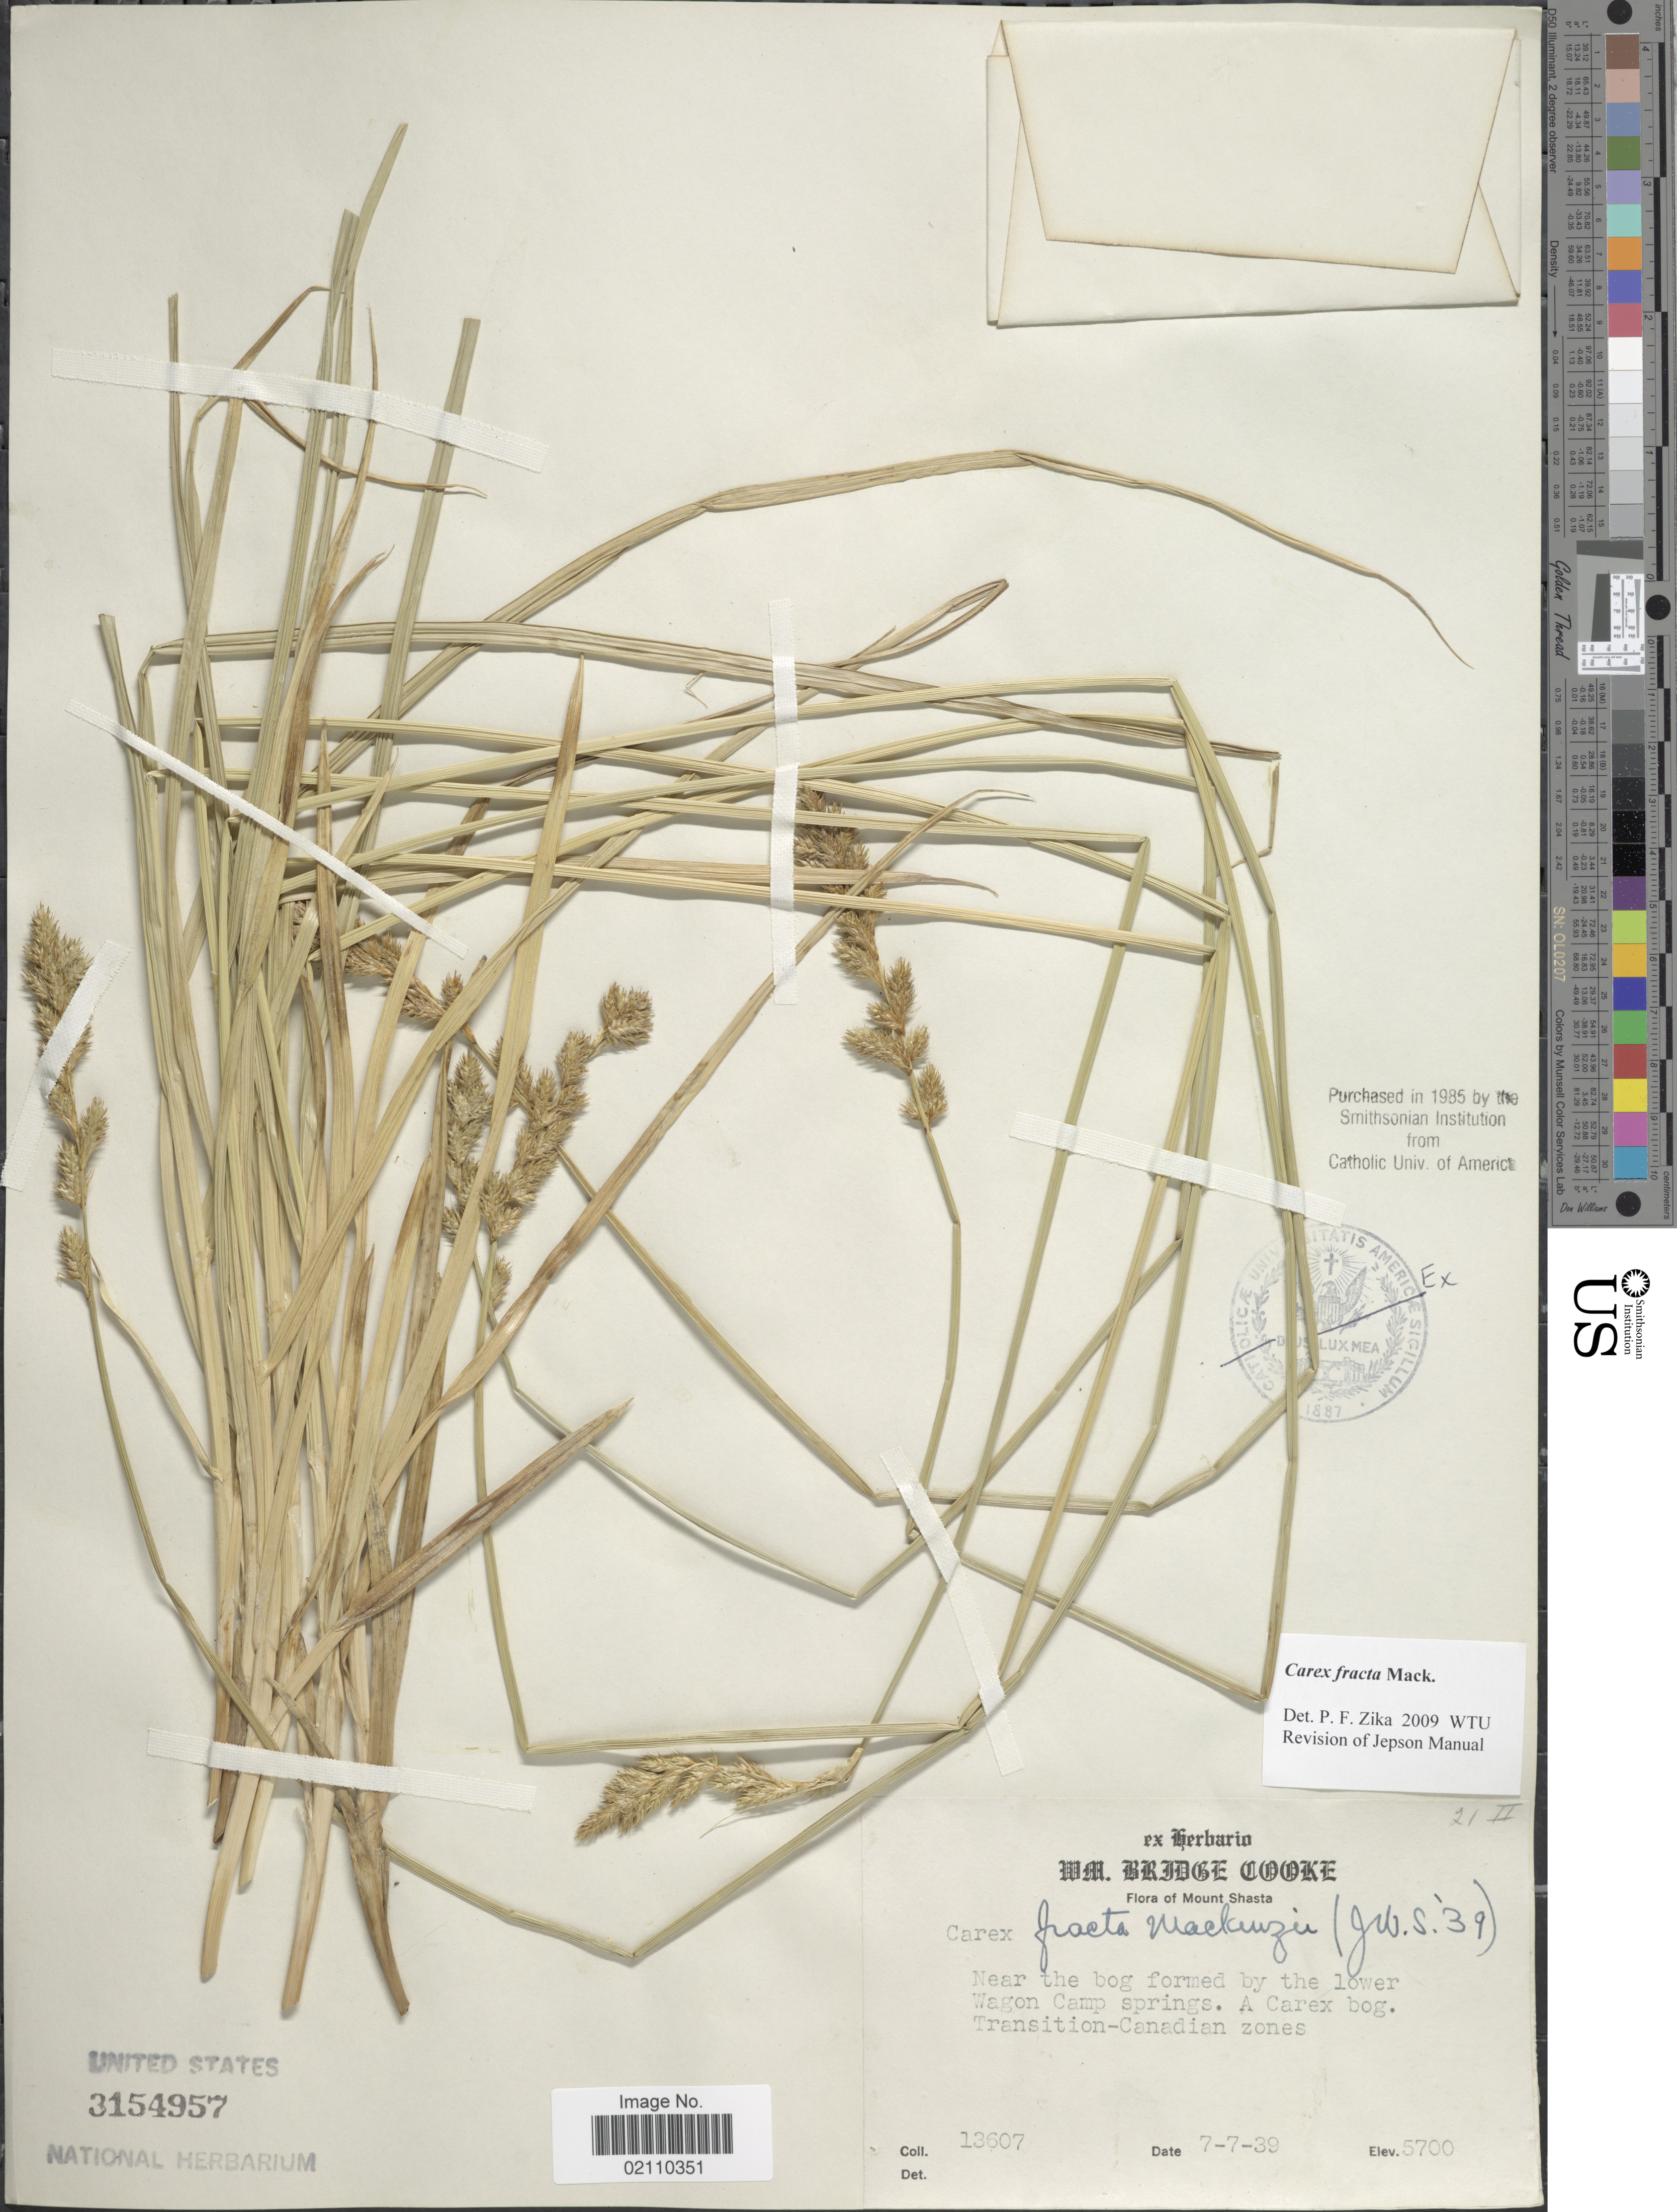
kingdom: Plantae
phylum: Tracheophyta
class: Liliopsida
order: Poales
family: Cyperaceae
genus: Carex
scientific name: Carex fracta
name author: Mack.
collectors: ex herb. WM. Bridge Cooke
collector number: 13607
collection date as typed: Transcribed d/m/y: 7/7/39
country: United States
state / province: California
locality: Mount Shasta, near the bog formed by the lower Wagon Camp springs, Transition-Canadian zones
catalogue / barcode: US 3154957